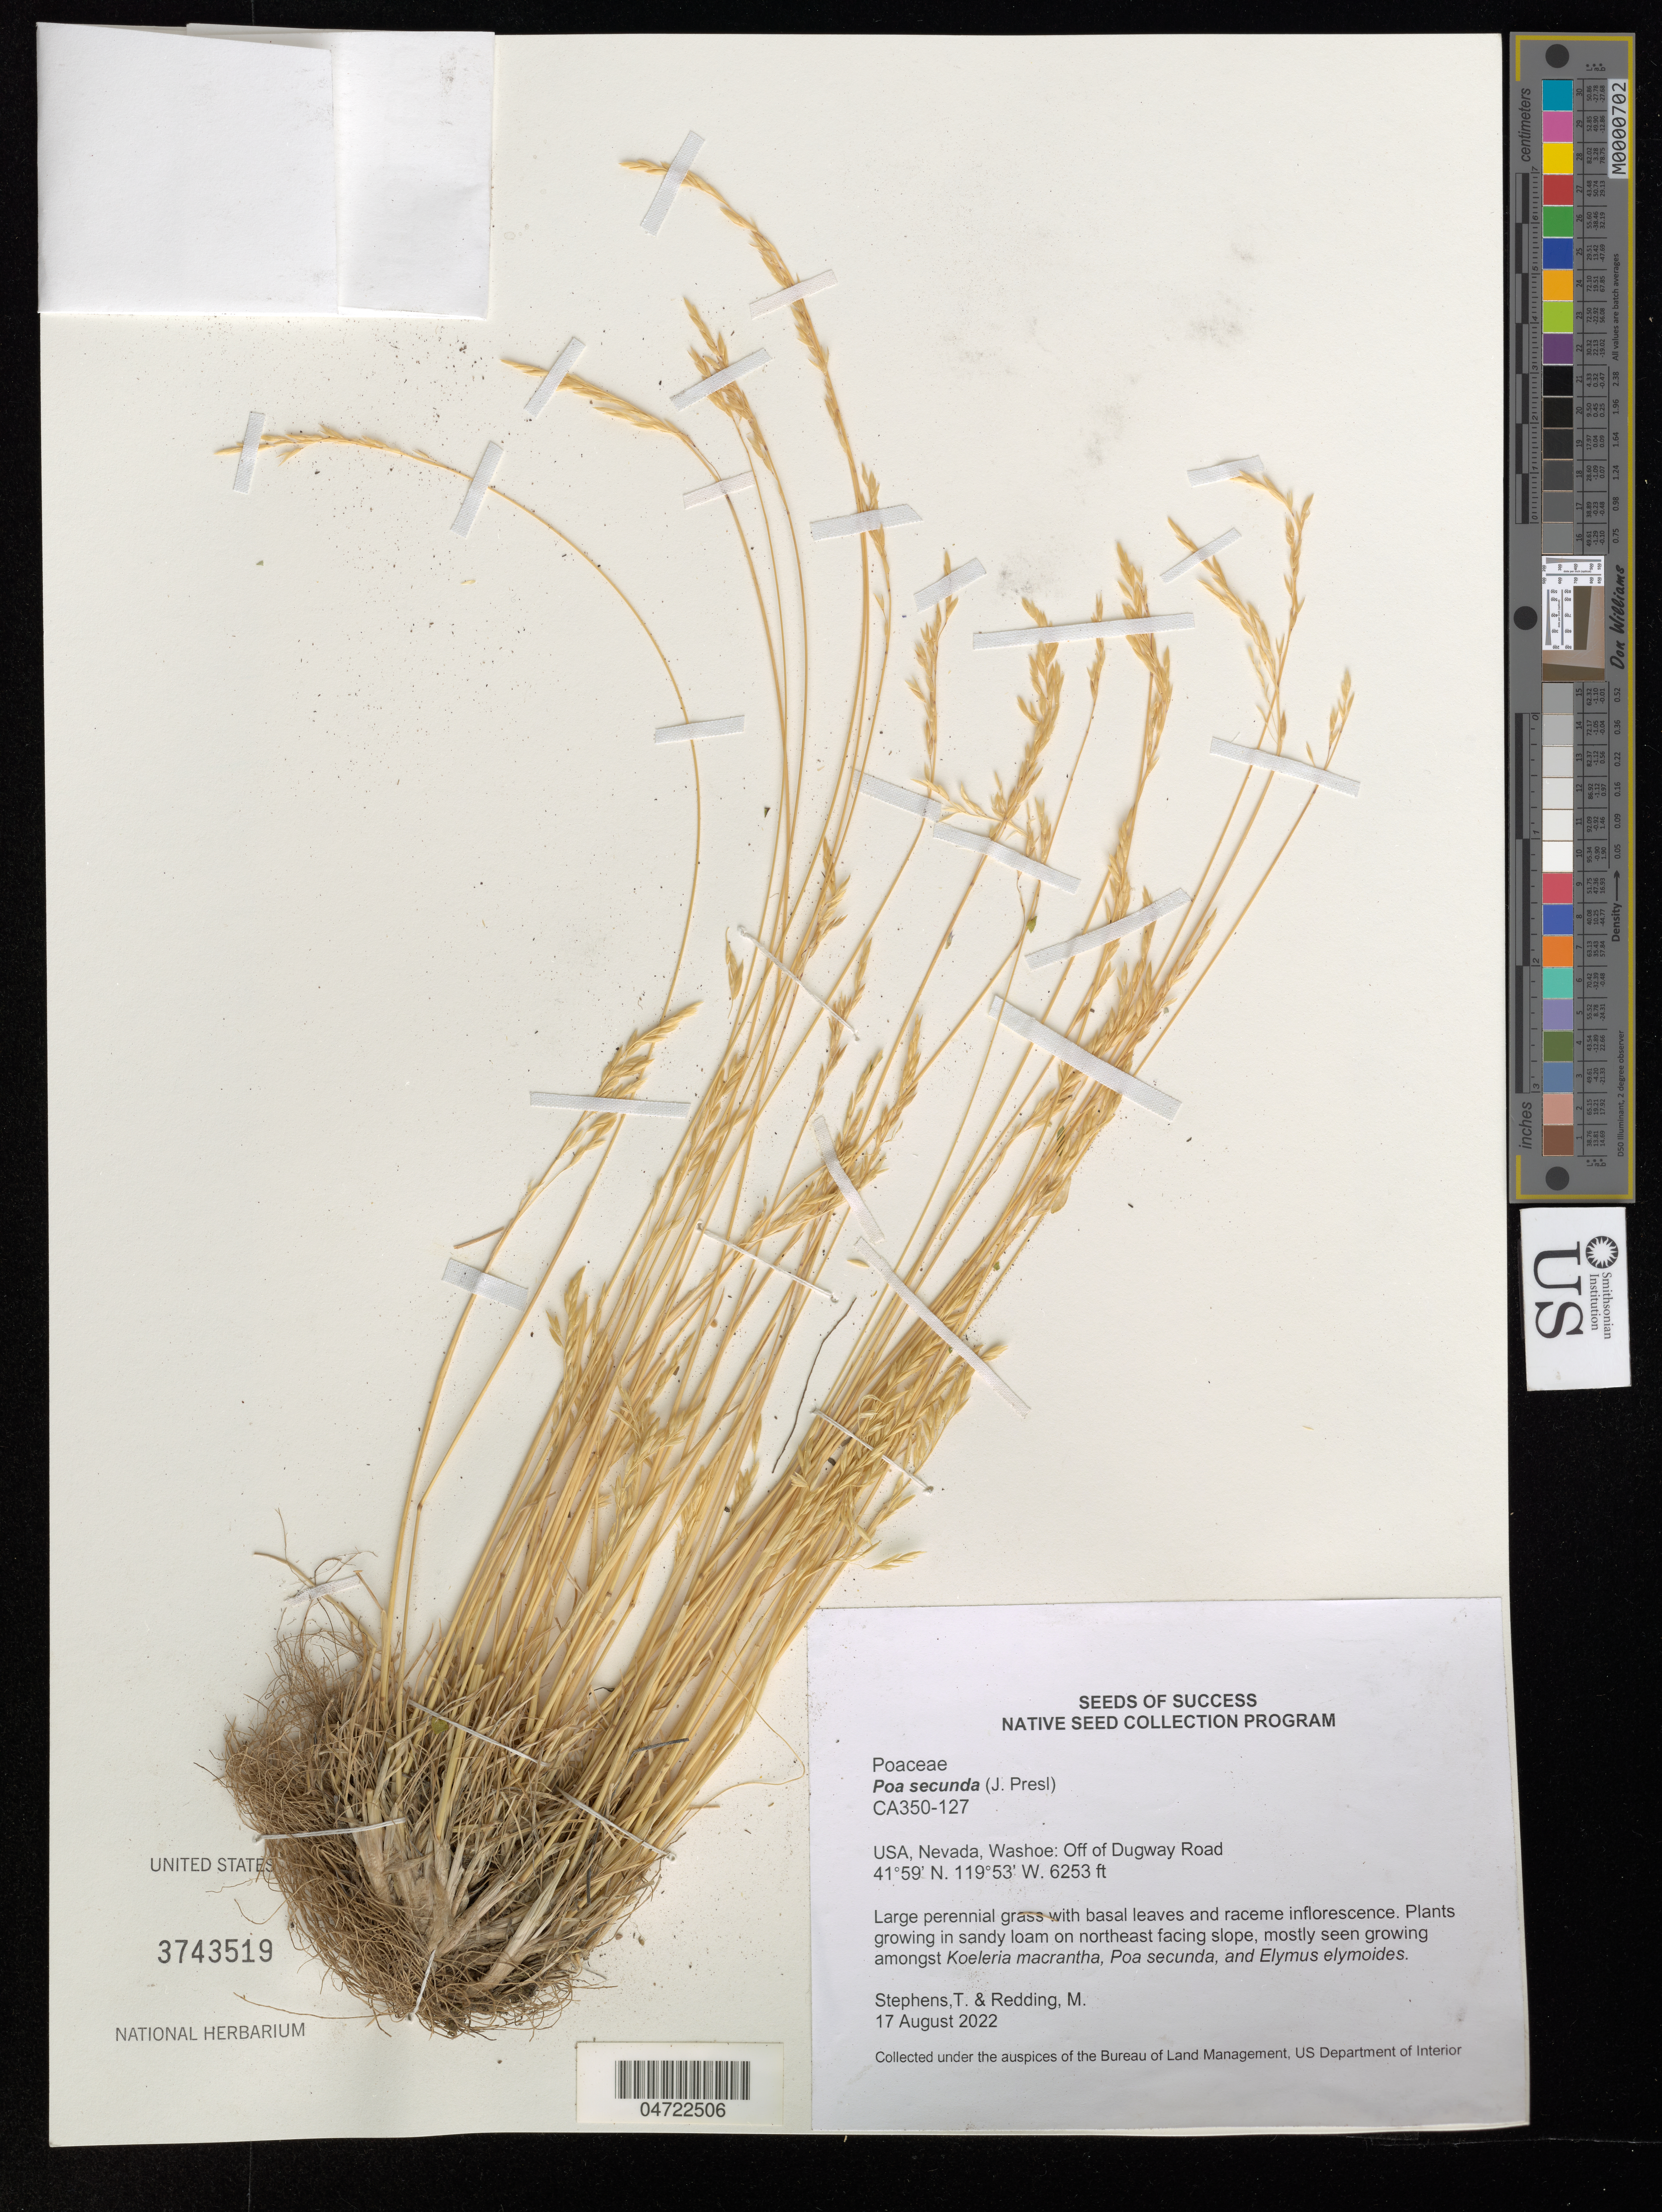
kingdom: Plantae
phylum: Tracheophyta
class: Liliopsida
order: Poales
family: Poaceae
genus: Poa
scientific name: Poa secunda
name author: J. Presl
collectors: T. Stephens & M. Redding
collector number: CA350-127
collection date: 2022-08-17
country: United States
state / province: Nevada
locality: Washoe: Off of Dugway Road. On northeast facing slope.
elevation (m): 1906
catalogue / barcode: US 3743519